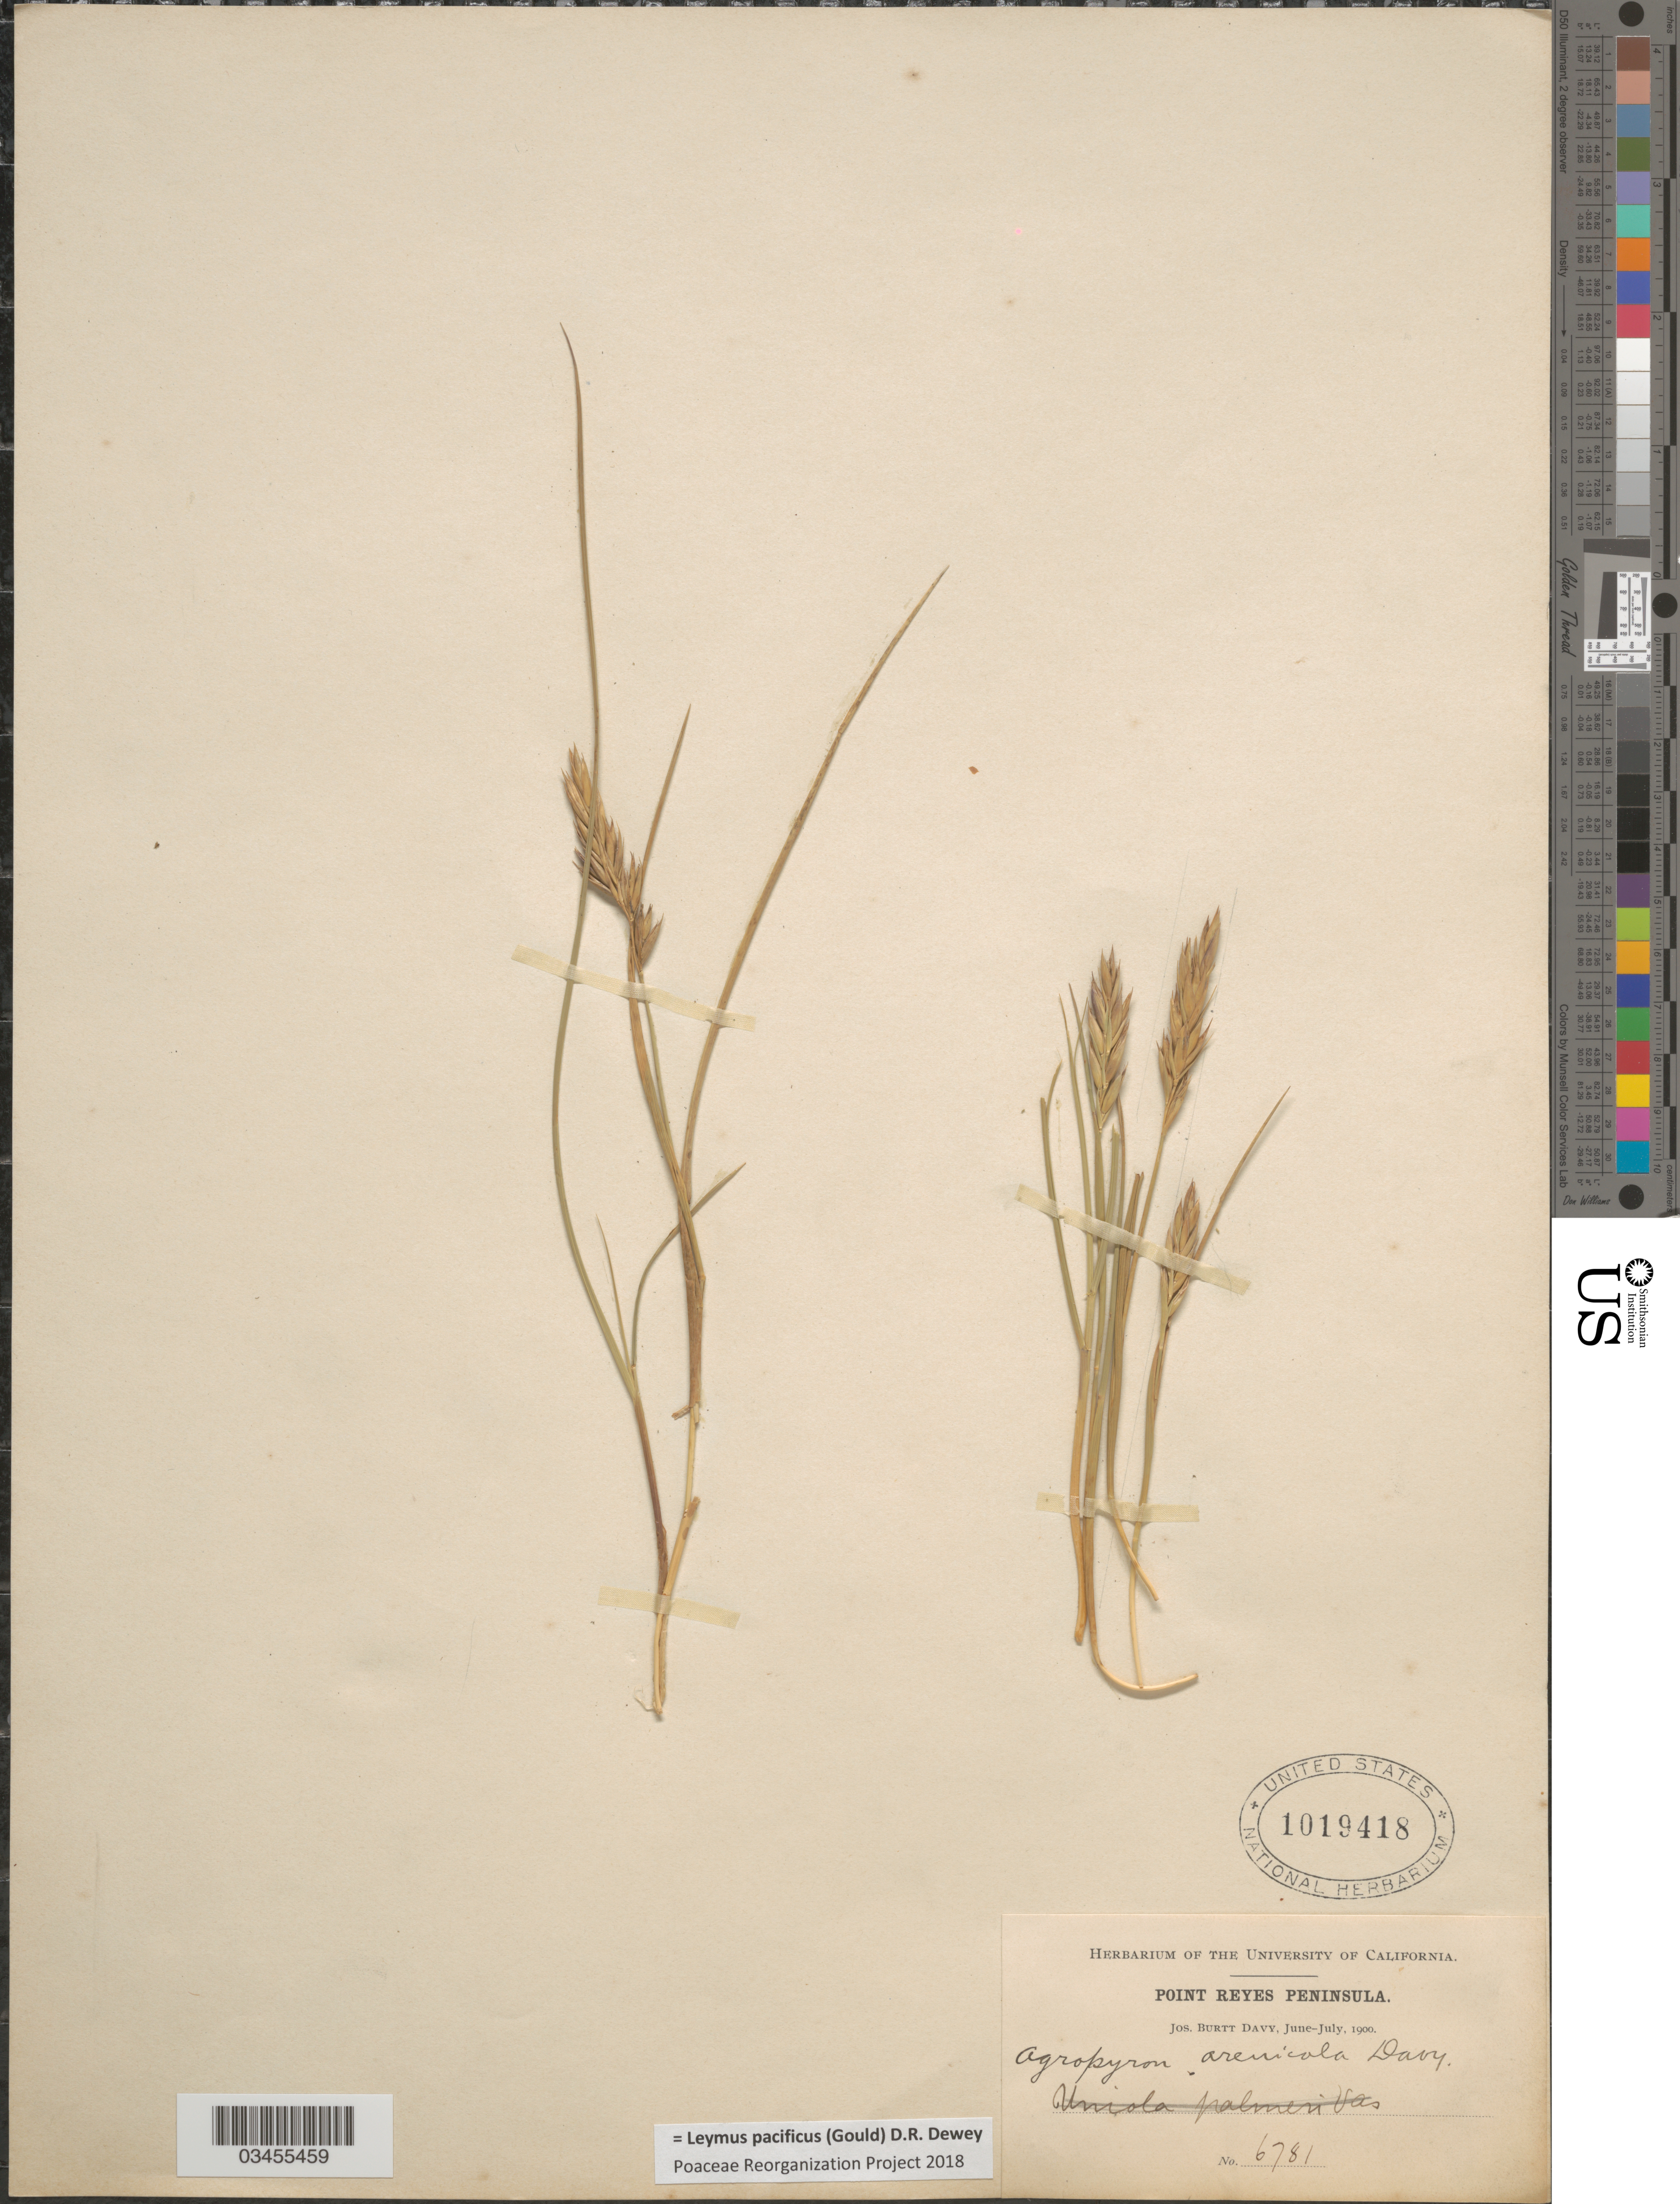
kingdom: Plantae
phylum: Tracheophyta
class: Liliopsida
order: Poales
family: Poaceae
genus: Leymus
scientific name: Leymus salina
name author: (M.E. Jones) Á. Löve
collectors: J. Burtt Davy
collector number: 6781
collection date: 1900-06/1900-07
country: United States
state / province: California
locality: Point Reyes Peninsula.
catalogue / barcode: US 1019418